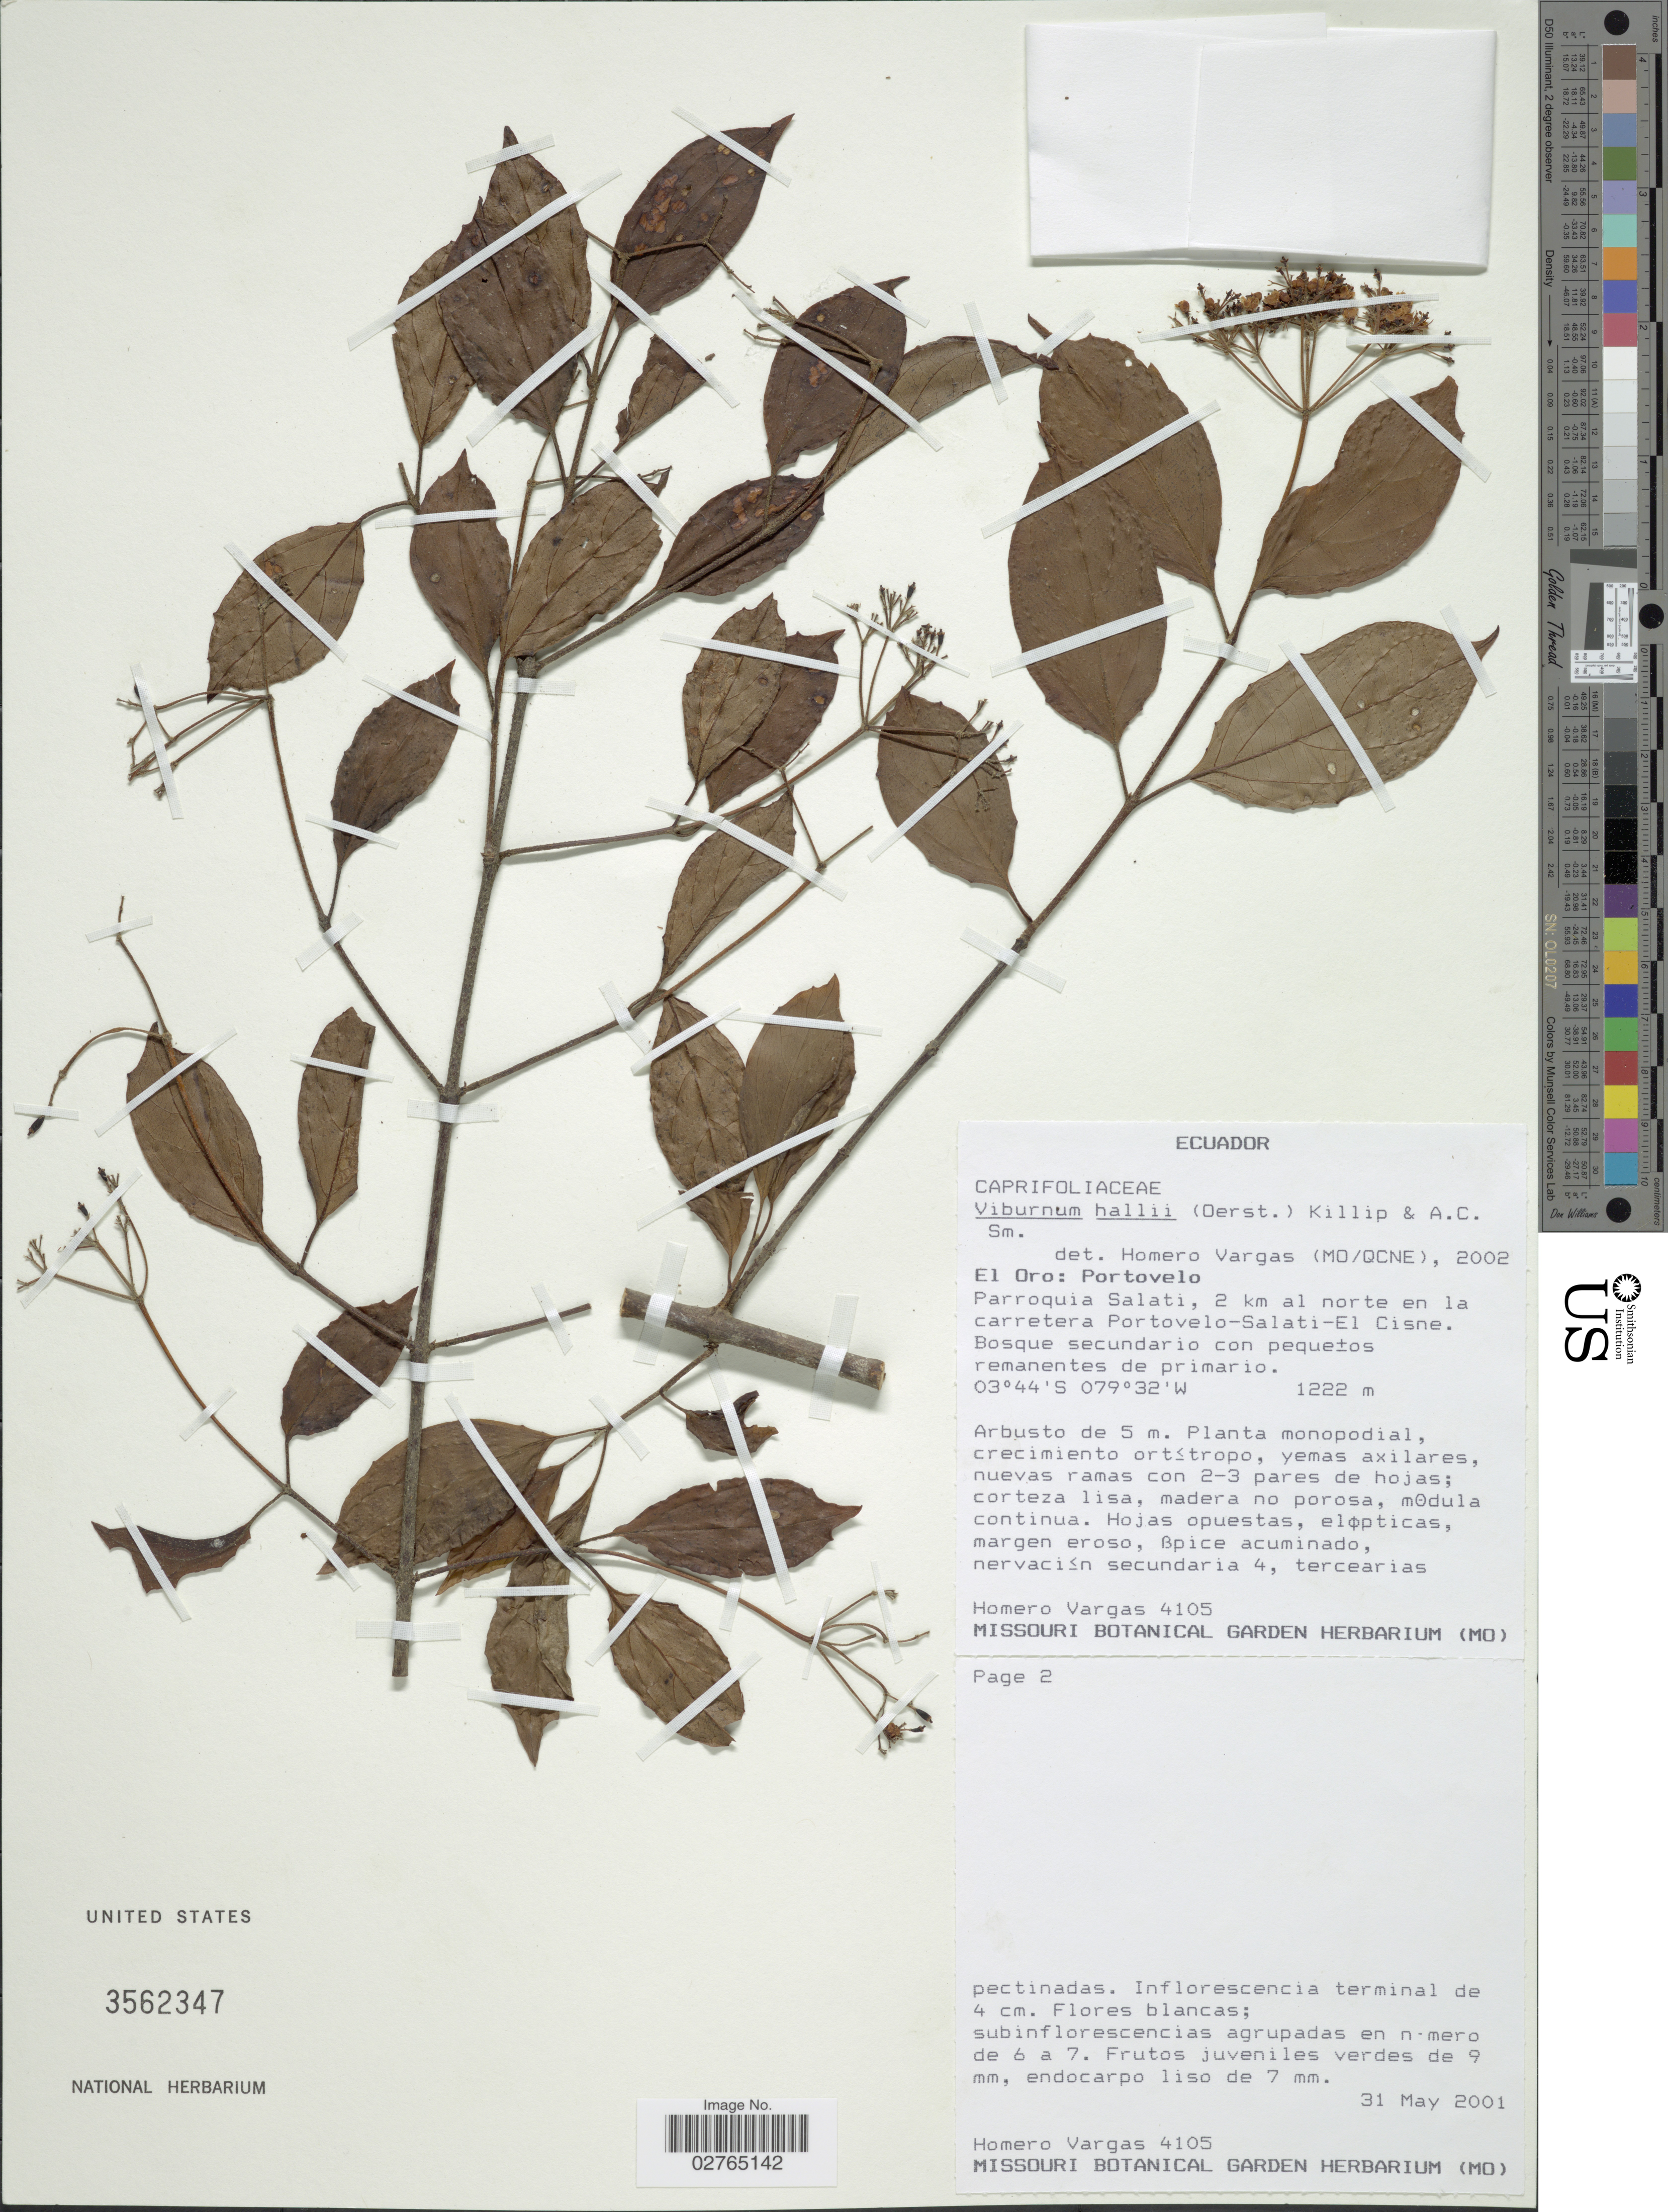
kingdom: Plantae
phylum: Tracheophyta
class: Magnoliopsida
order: Dipsacales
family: Viburnaceae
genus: Viburnum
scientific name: Viburnum hallii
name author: (Oerst.) Killip & A.C. Sm.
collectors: H. Vargas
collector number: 4105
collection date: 2001-05-31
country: Ecuador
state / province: El Oro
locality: Portovelo. Parroquia Salati, 2 km al norte en la carretera Portovelo-Salati-El Cisne.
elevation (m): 1222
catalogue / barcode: US 3562347